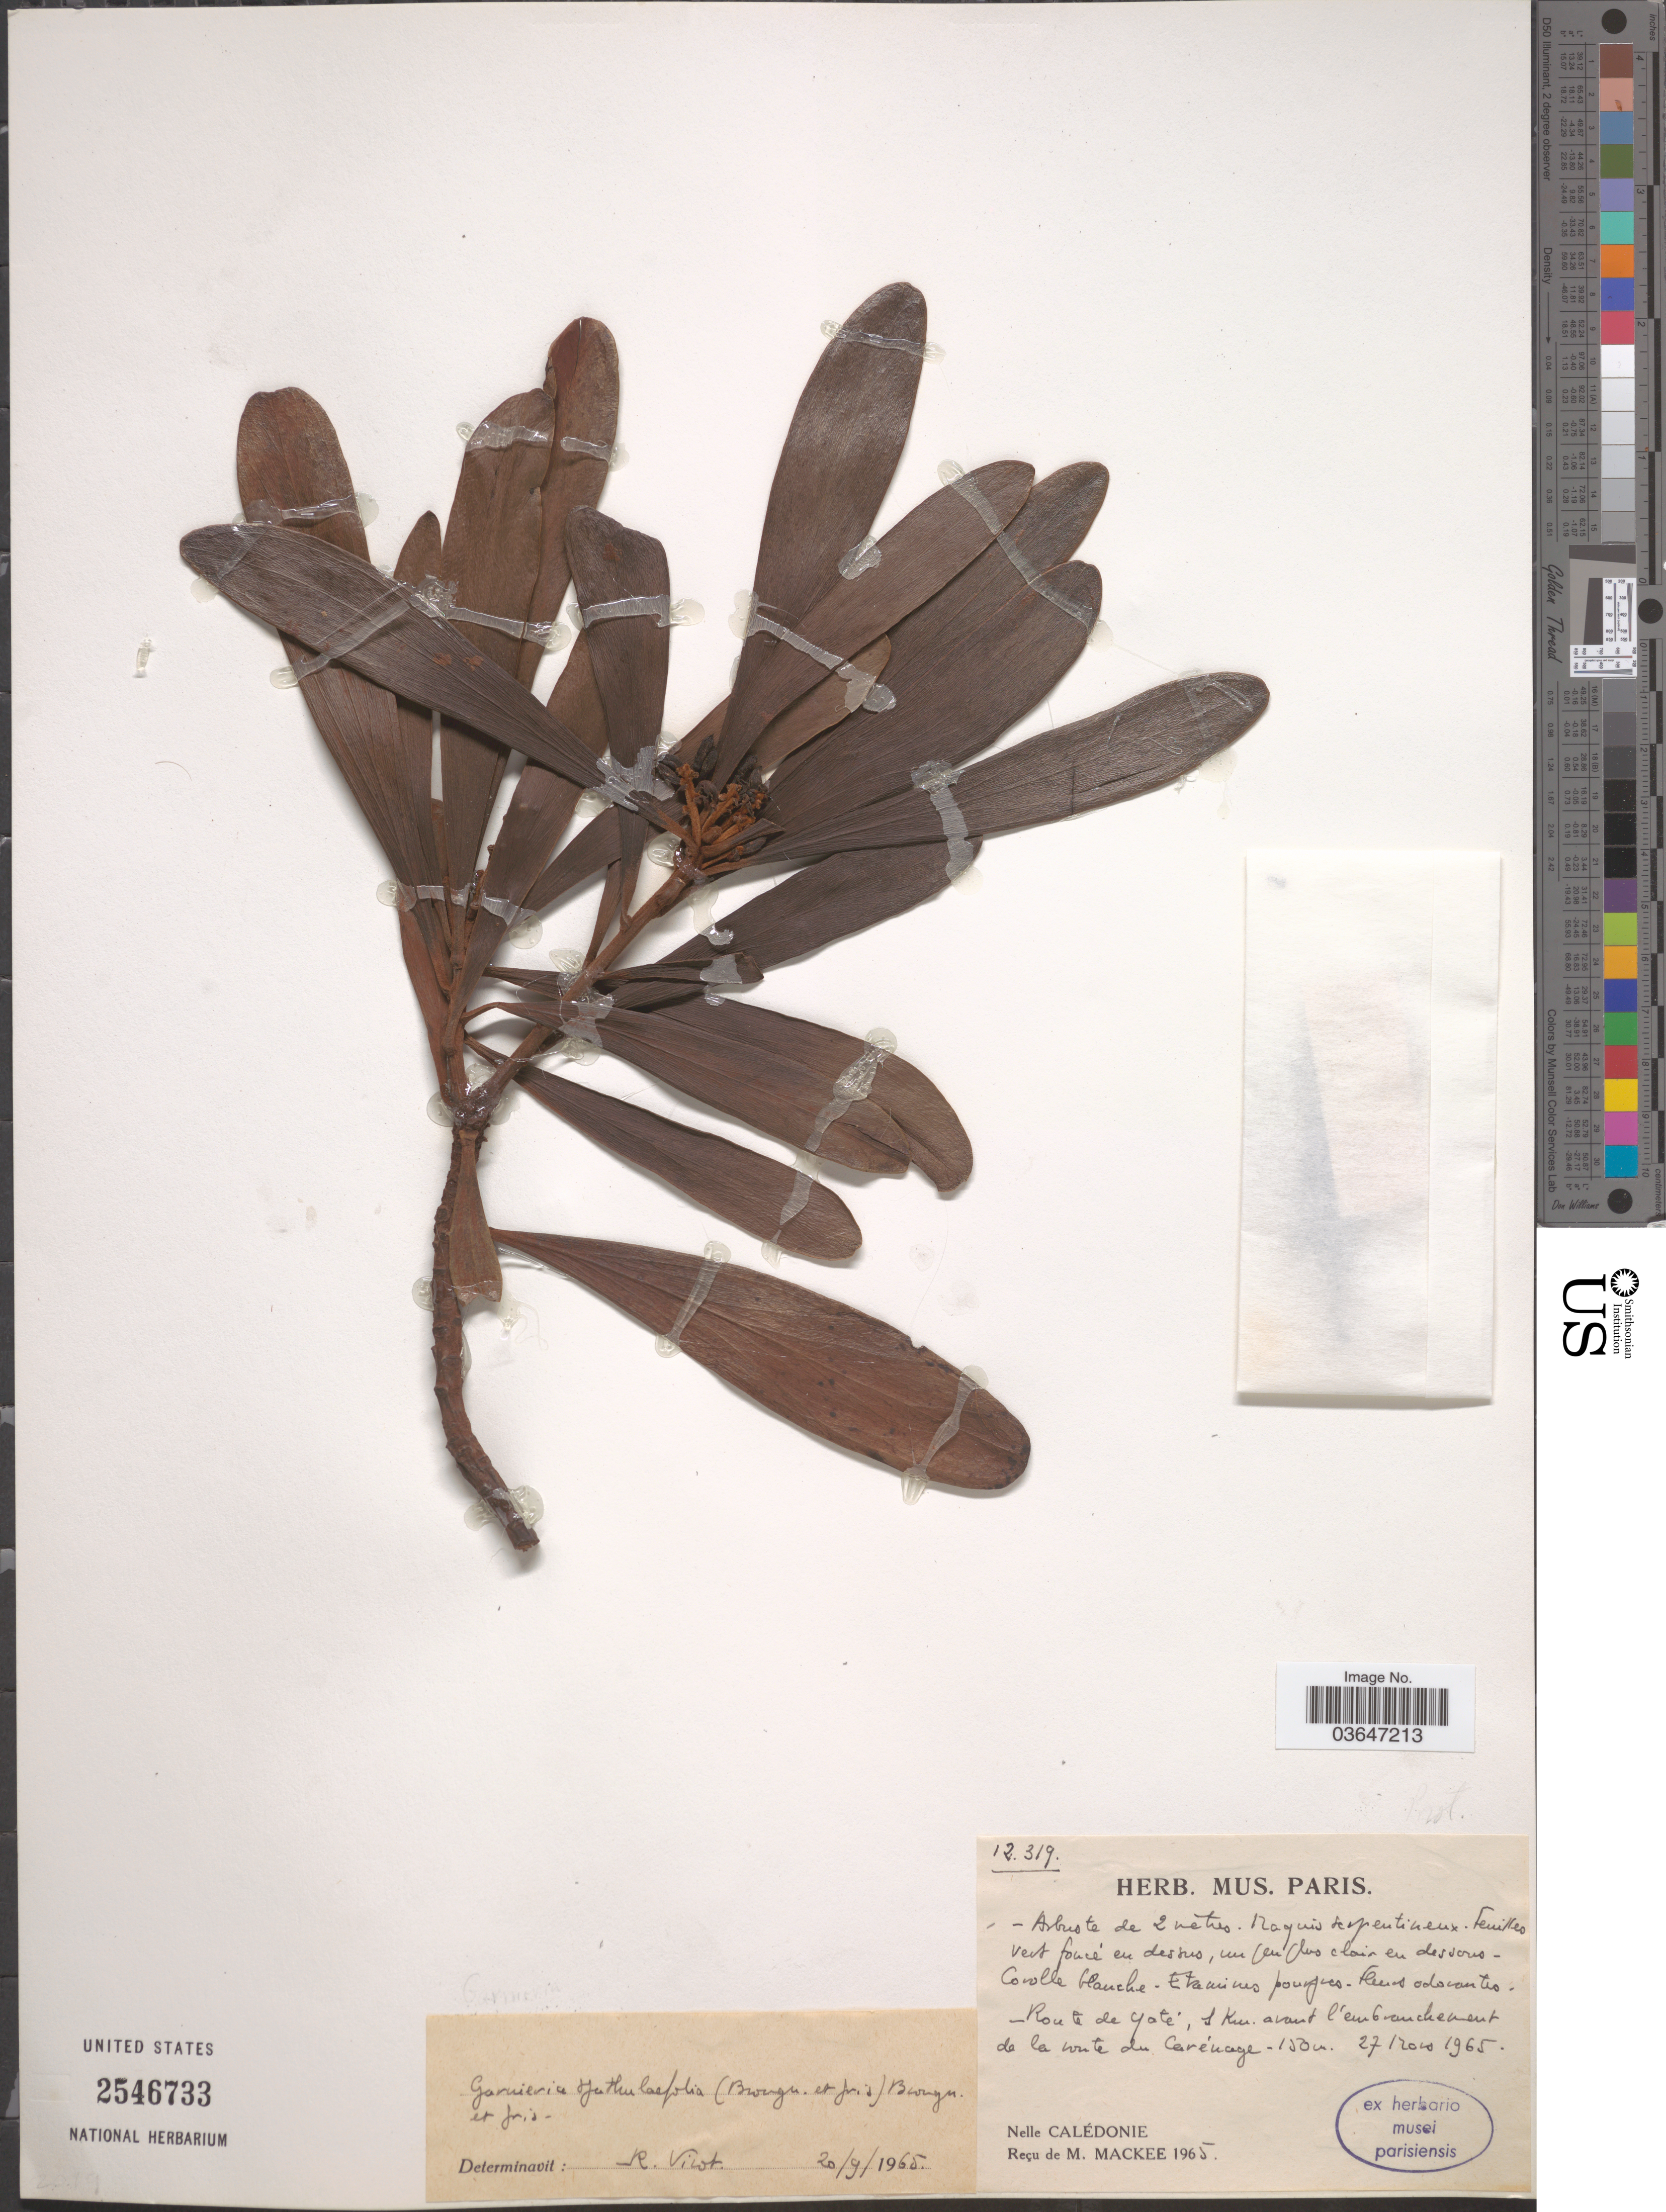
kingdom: Plantae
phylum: Tracheophyta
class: Magnoliopsida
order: Proteales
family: Proteaceae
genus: Garnieria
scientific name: Garnieria spathulifolia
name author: Brongn. & Gris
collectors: M. Mackee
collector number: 12319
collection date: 1965-11-27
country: New Caledonia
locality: Route de Yate, 1 [interpreted] Km. avant l'embranchement de la route du Carénage.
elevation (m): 150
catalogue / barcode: US 2546733